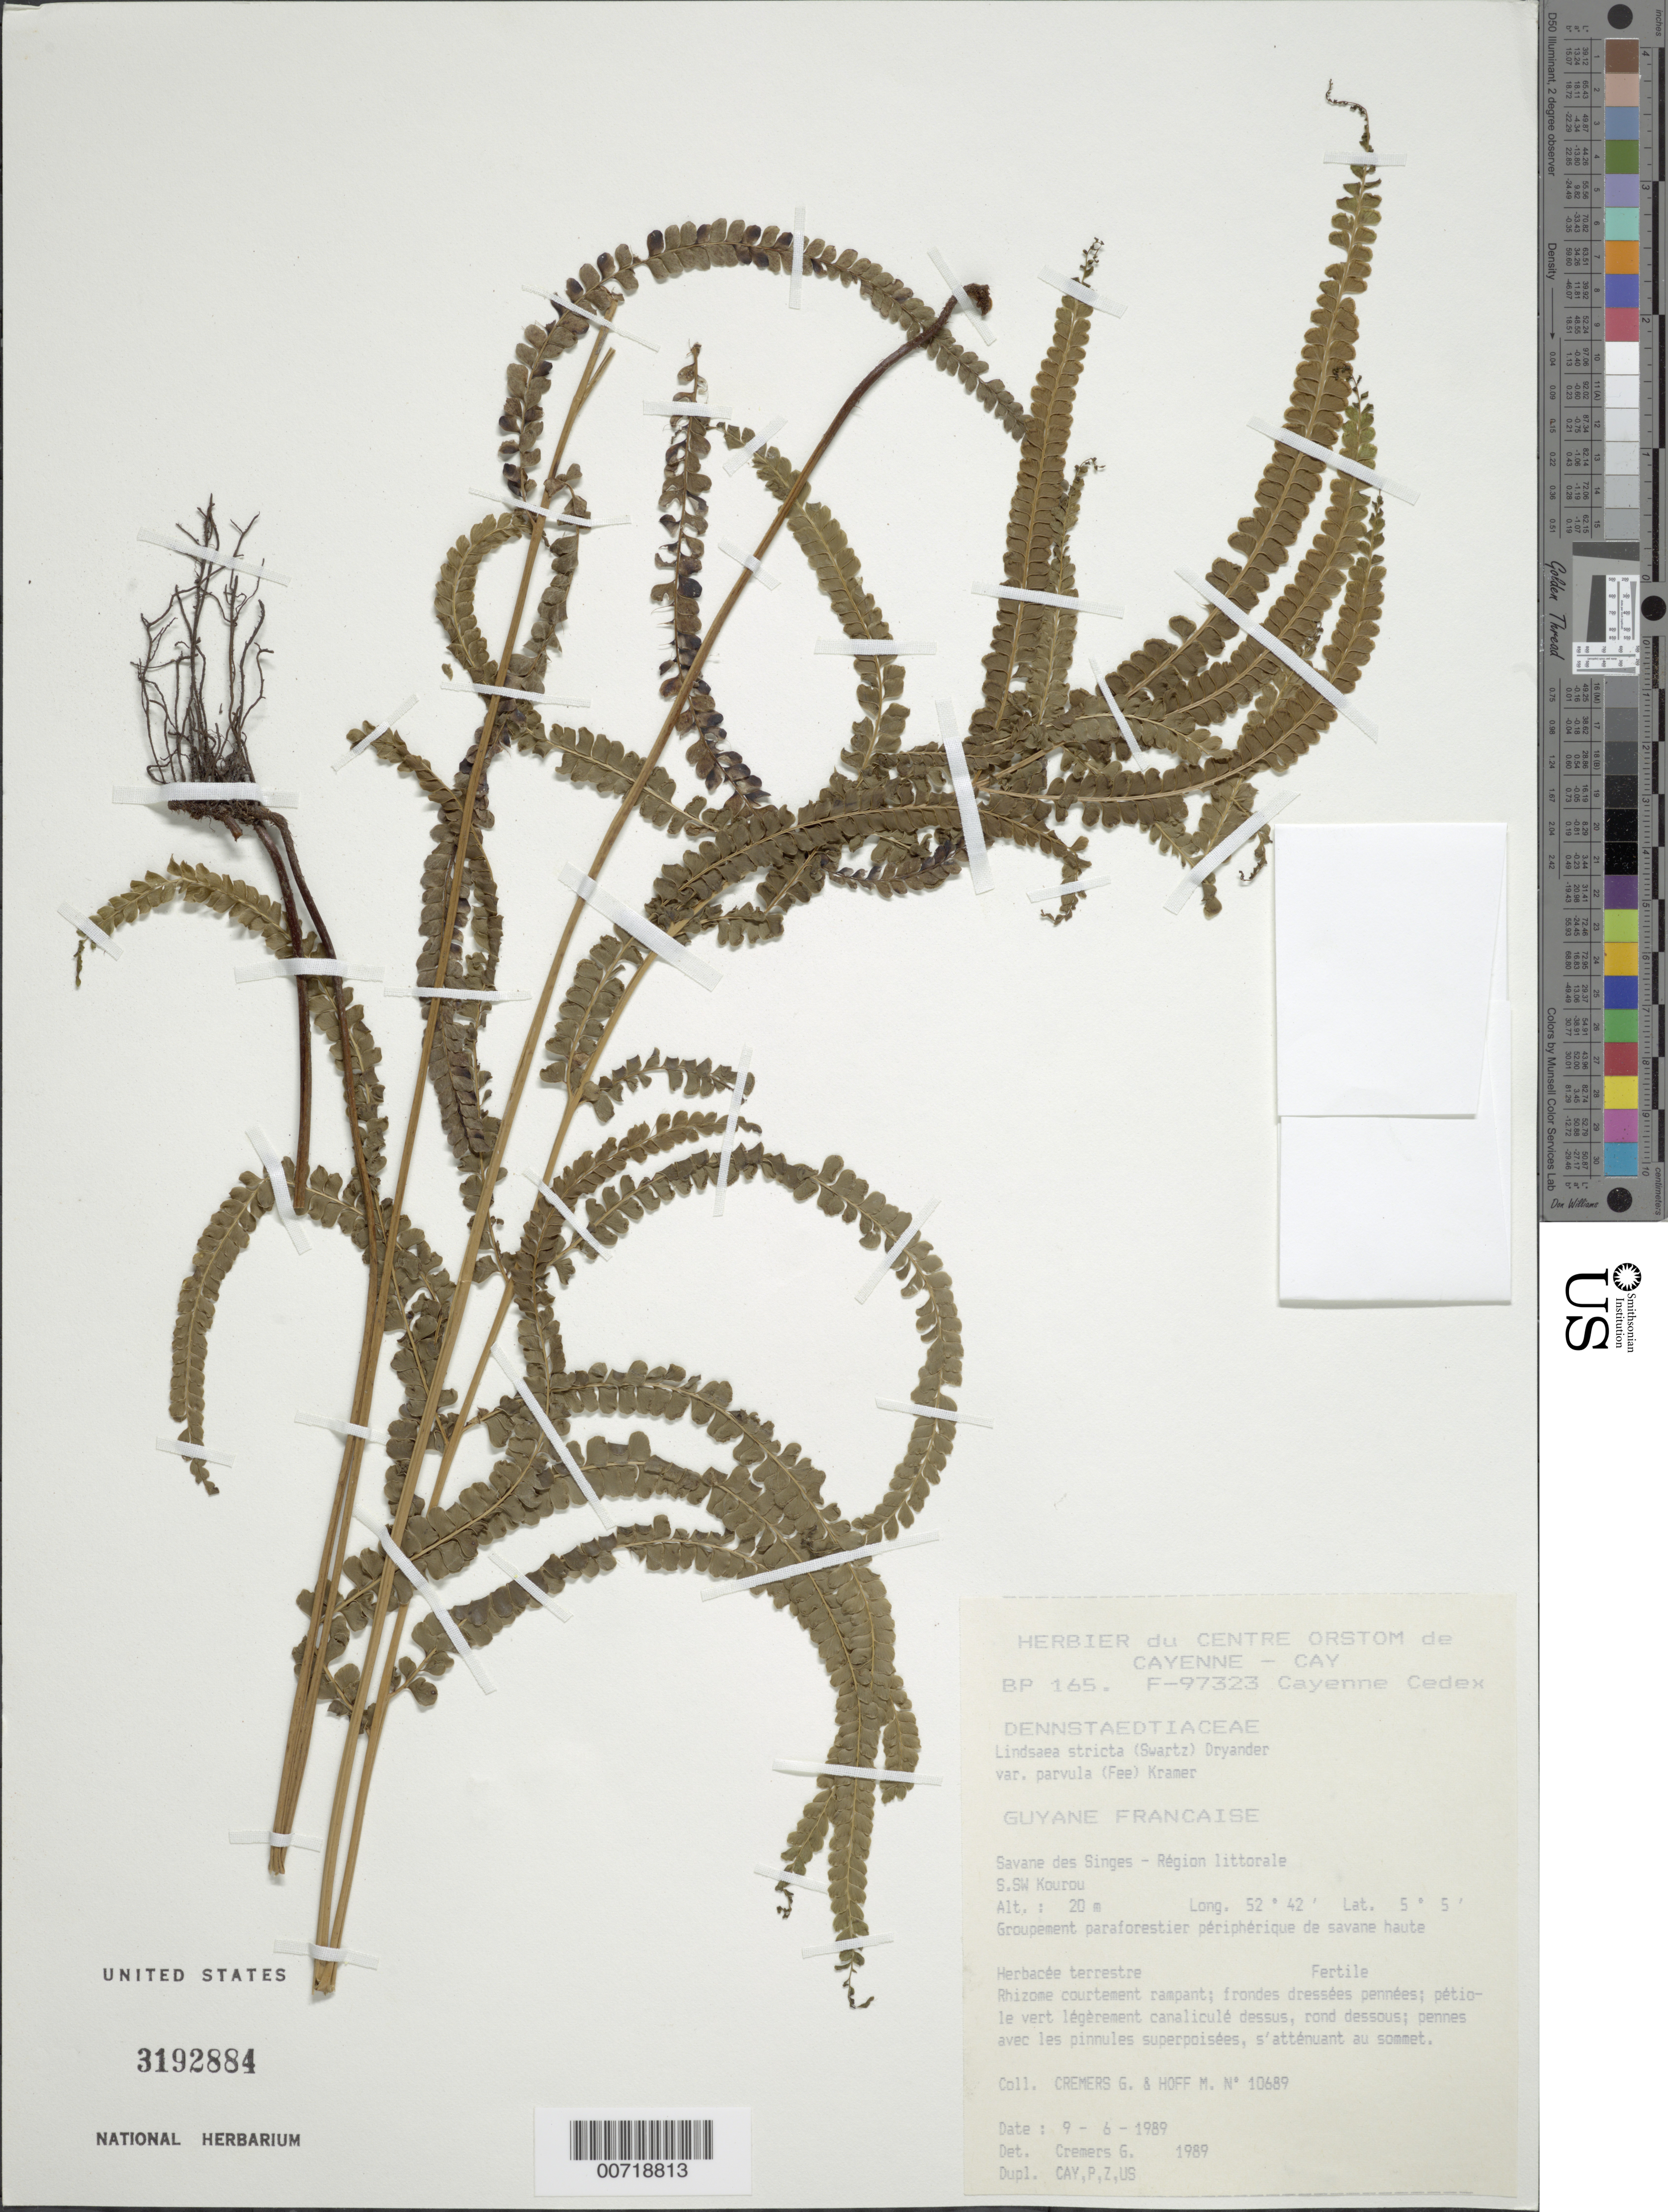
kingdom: Plantae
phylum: Tracheophyta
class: Polypodiopsida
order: Polypodiales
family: Lindsaeaceae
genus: Lindsaea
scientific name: Lindsaea stricta var. parvula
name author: (Fée) K.U. Kramer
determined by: Cremers, Georges A.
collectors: G. Cremers & M. Hoff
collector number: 10689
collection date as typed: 9-Jun-89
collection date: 1989-06-09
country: French Guiana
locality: Savane des Singes, SSW Kourou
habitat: Edge of forest on high savanna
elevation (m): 20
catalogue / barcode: US 3192884